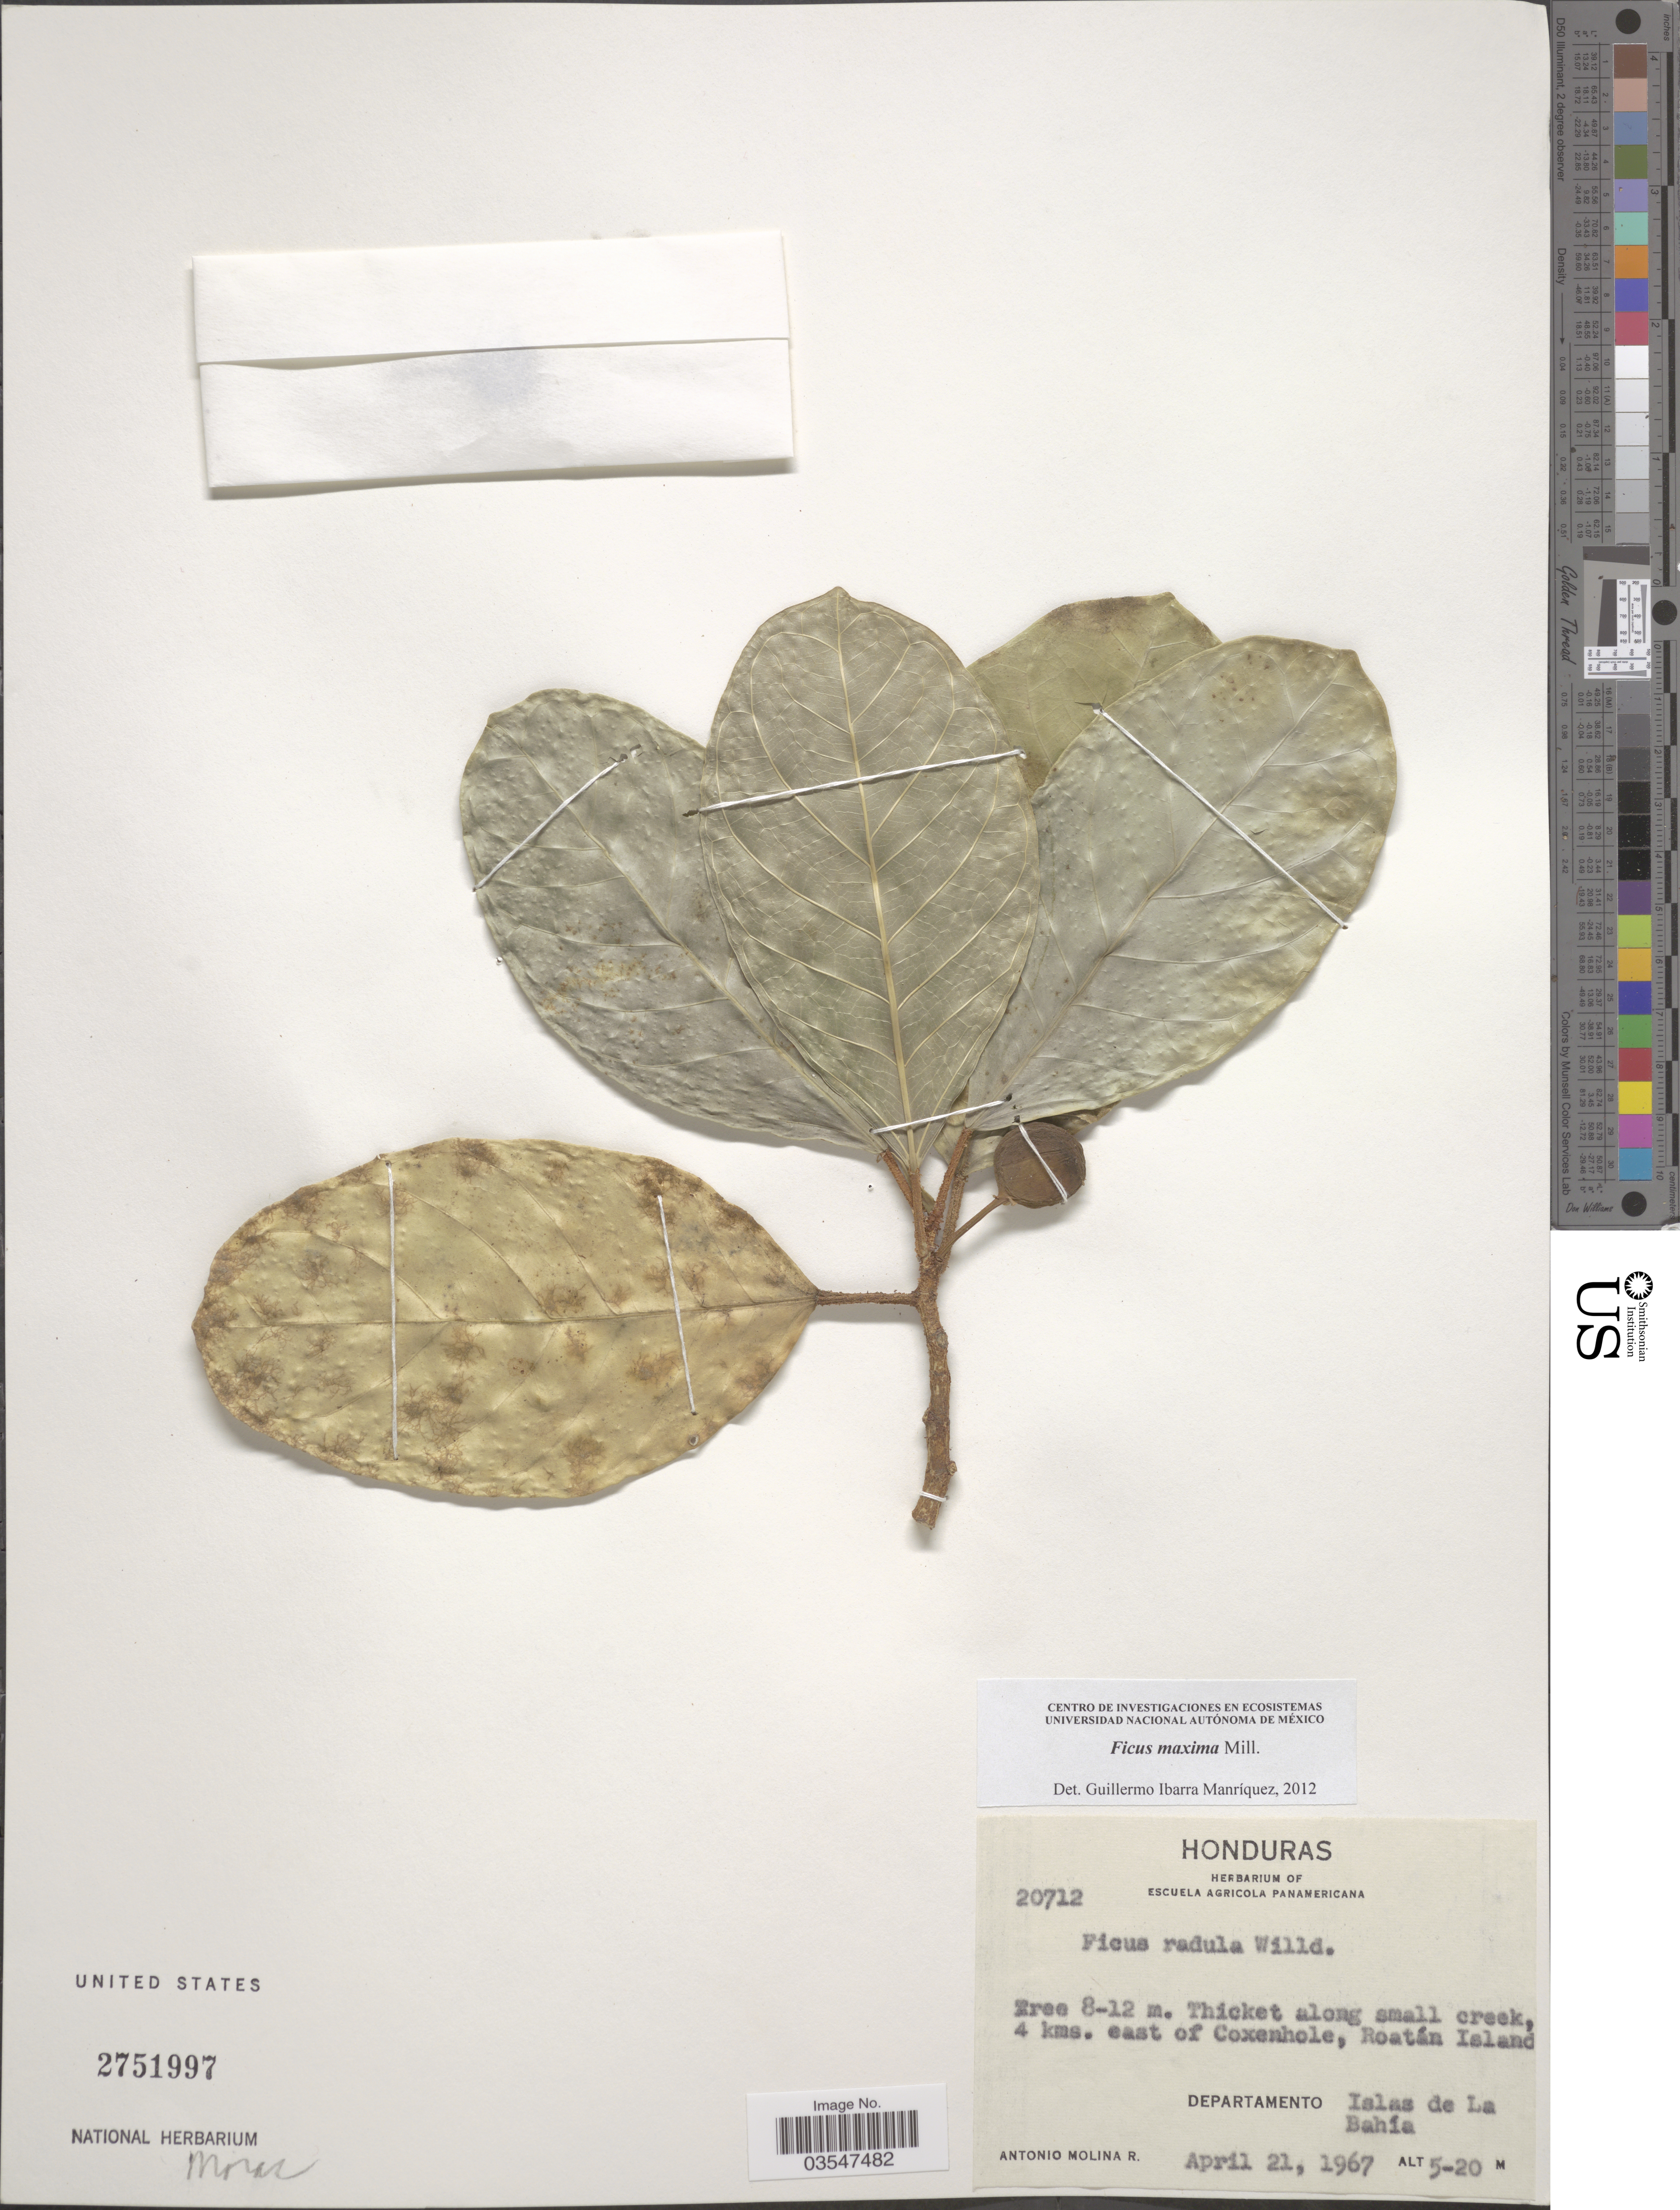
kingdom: Plantae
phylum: Tracheophyta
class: Magnoliopsida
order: Rosales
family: Moraceae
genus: Ficus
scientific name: Ficus maxima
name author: Mill.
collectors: A. Molina R.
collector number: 20712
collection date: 1967-04-21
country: Honduras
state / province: Islas de la Bahía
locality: Thicket along small creek, 4 kms. east of Coxenhole, Roatán Island. Departamento Islas de La Bahía.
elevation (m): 5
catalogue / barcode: US 2751997